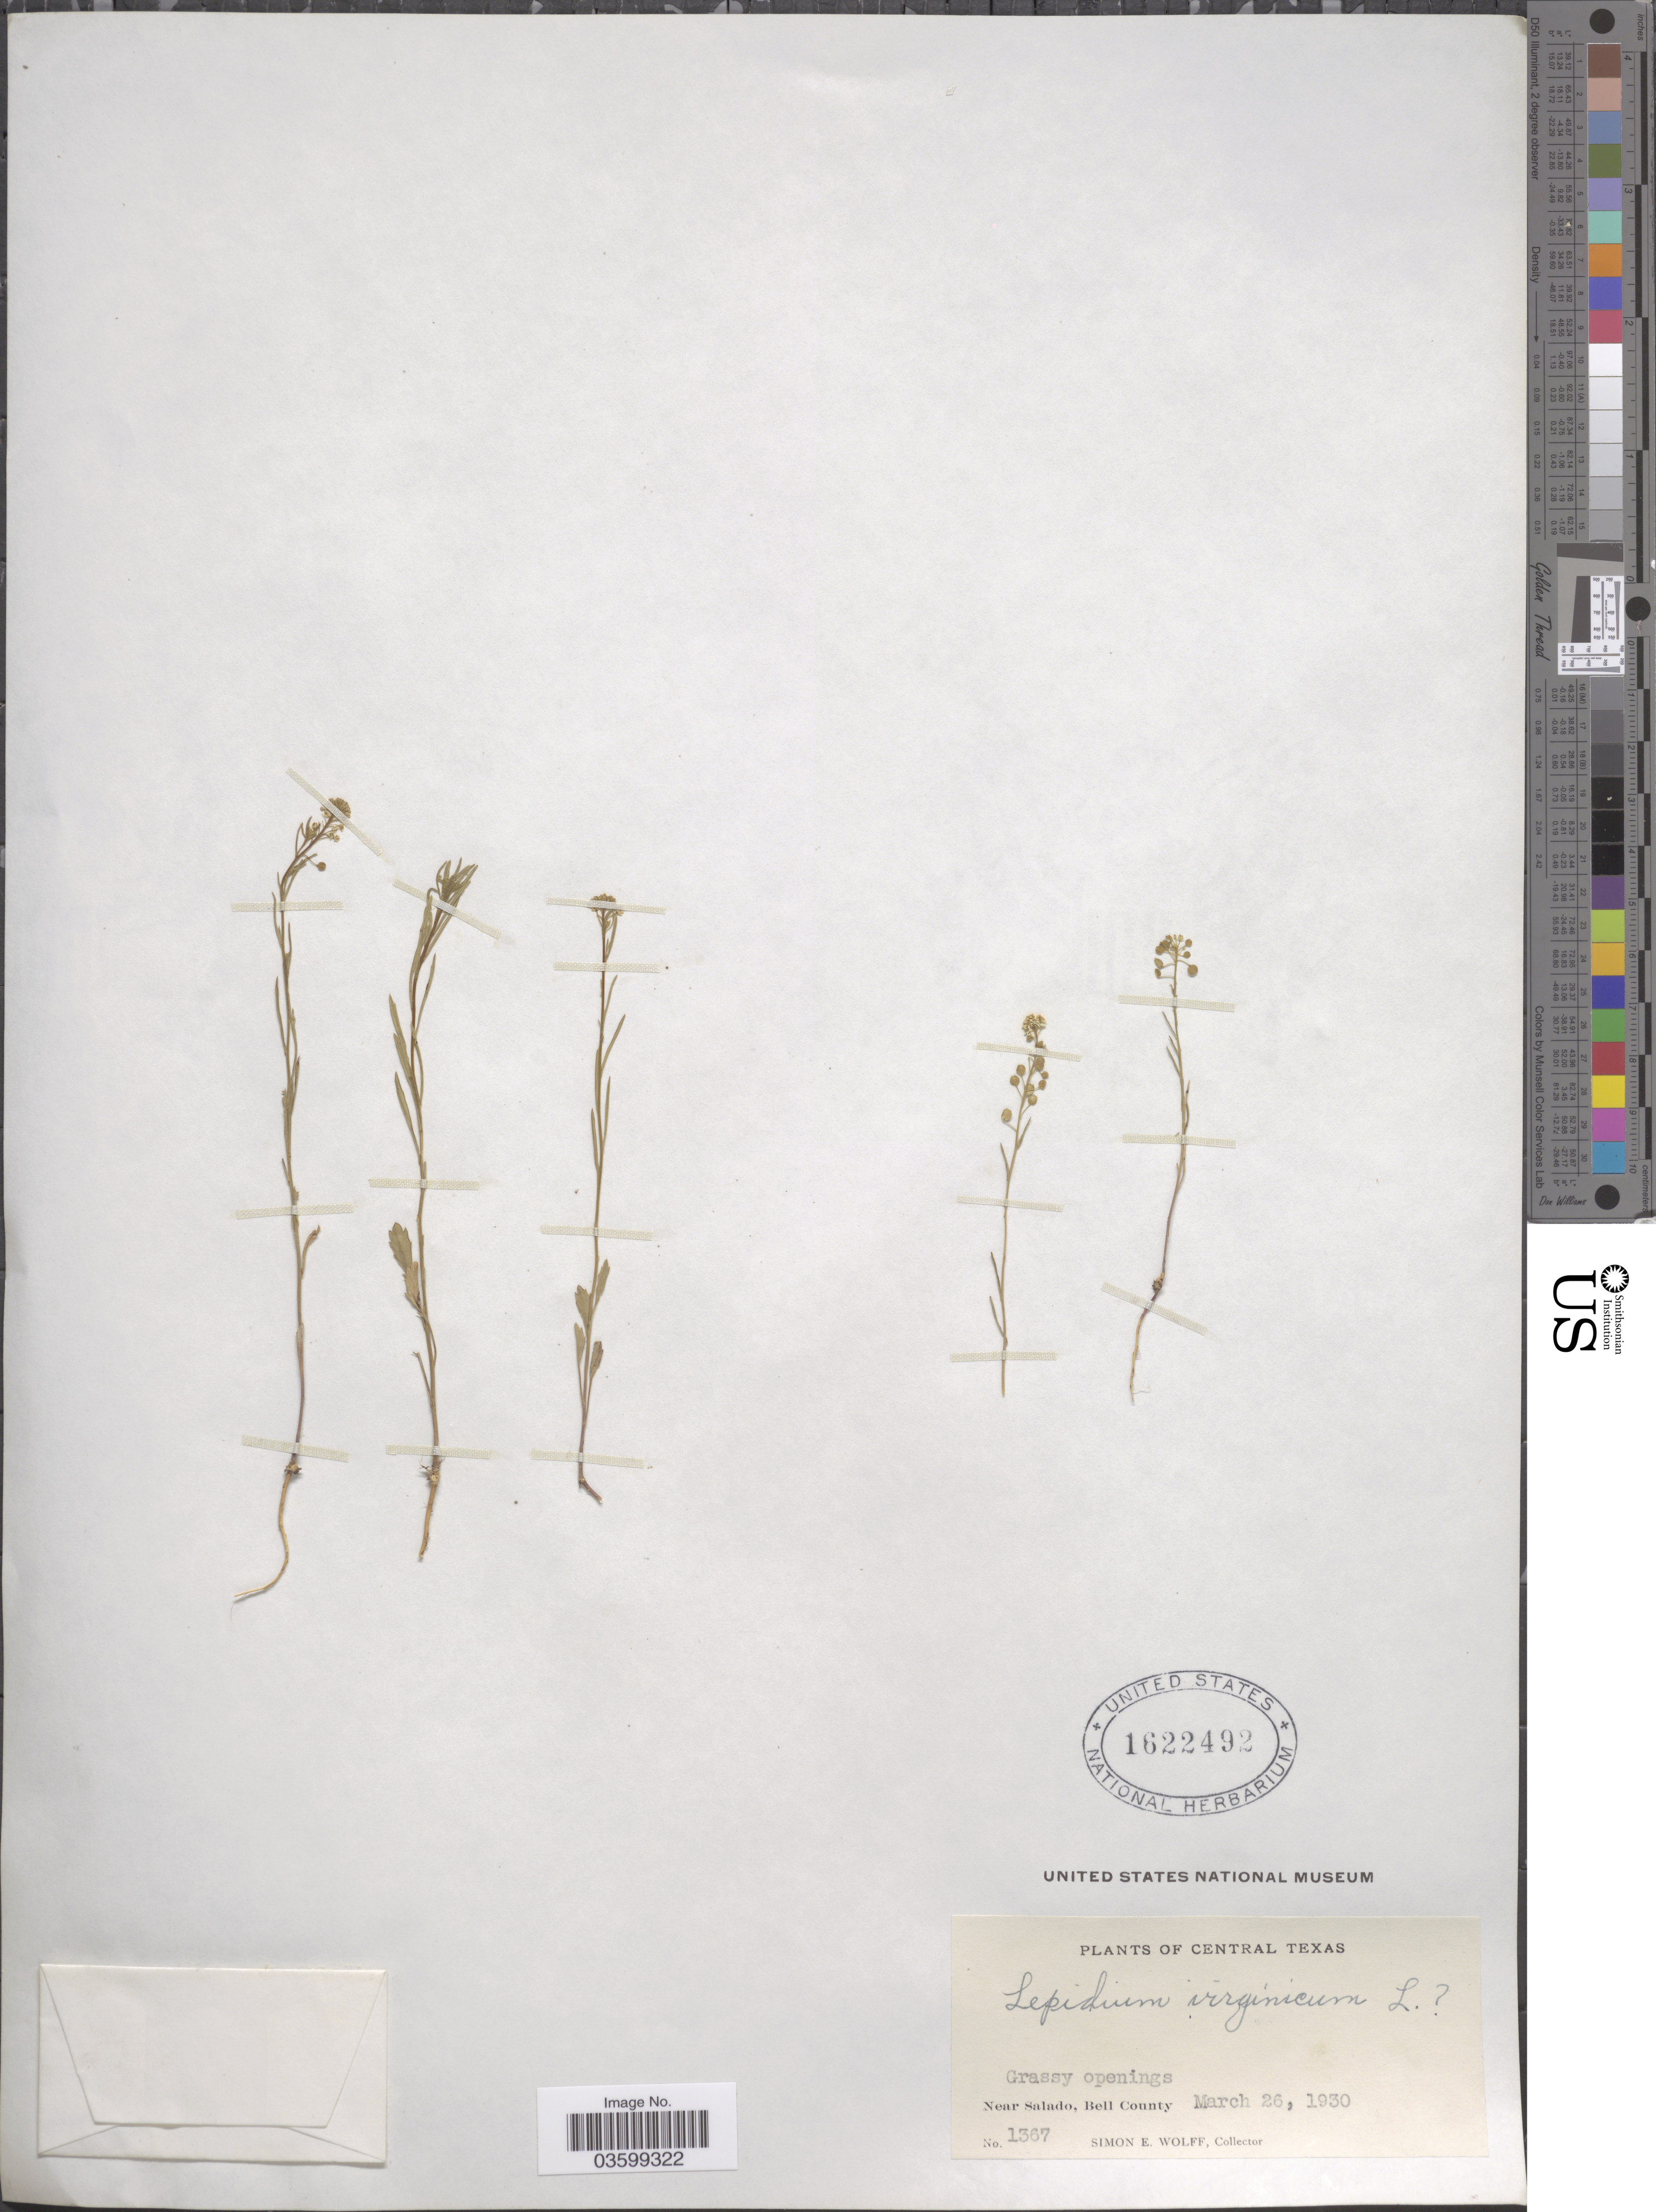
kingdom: Plantae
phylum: Tracheophyta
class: Magnoliopsida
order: Brassicales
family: Brassicaceae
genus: Lepidium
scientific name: Lepidium virginicum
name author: L.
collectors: S. E. Wolff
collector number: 1367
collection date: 1930-03-26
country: United States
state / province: Texas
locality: Central Texas. Near Salado, Bell County.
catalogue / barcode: US 1622492